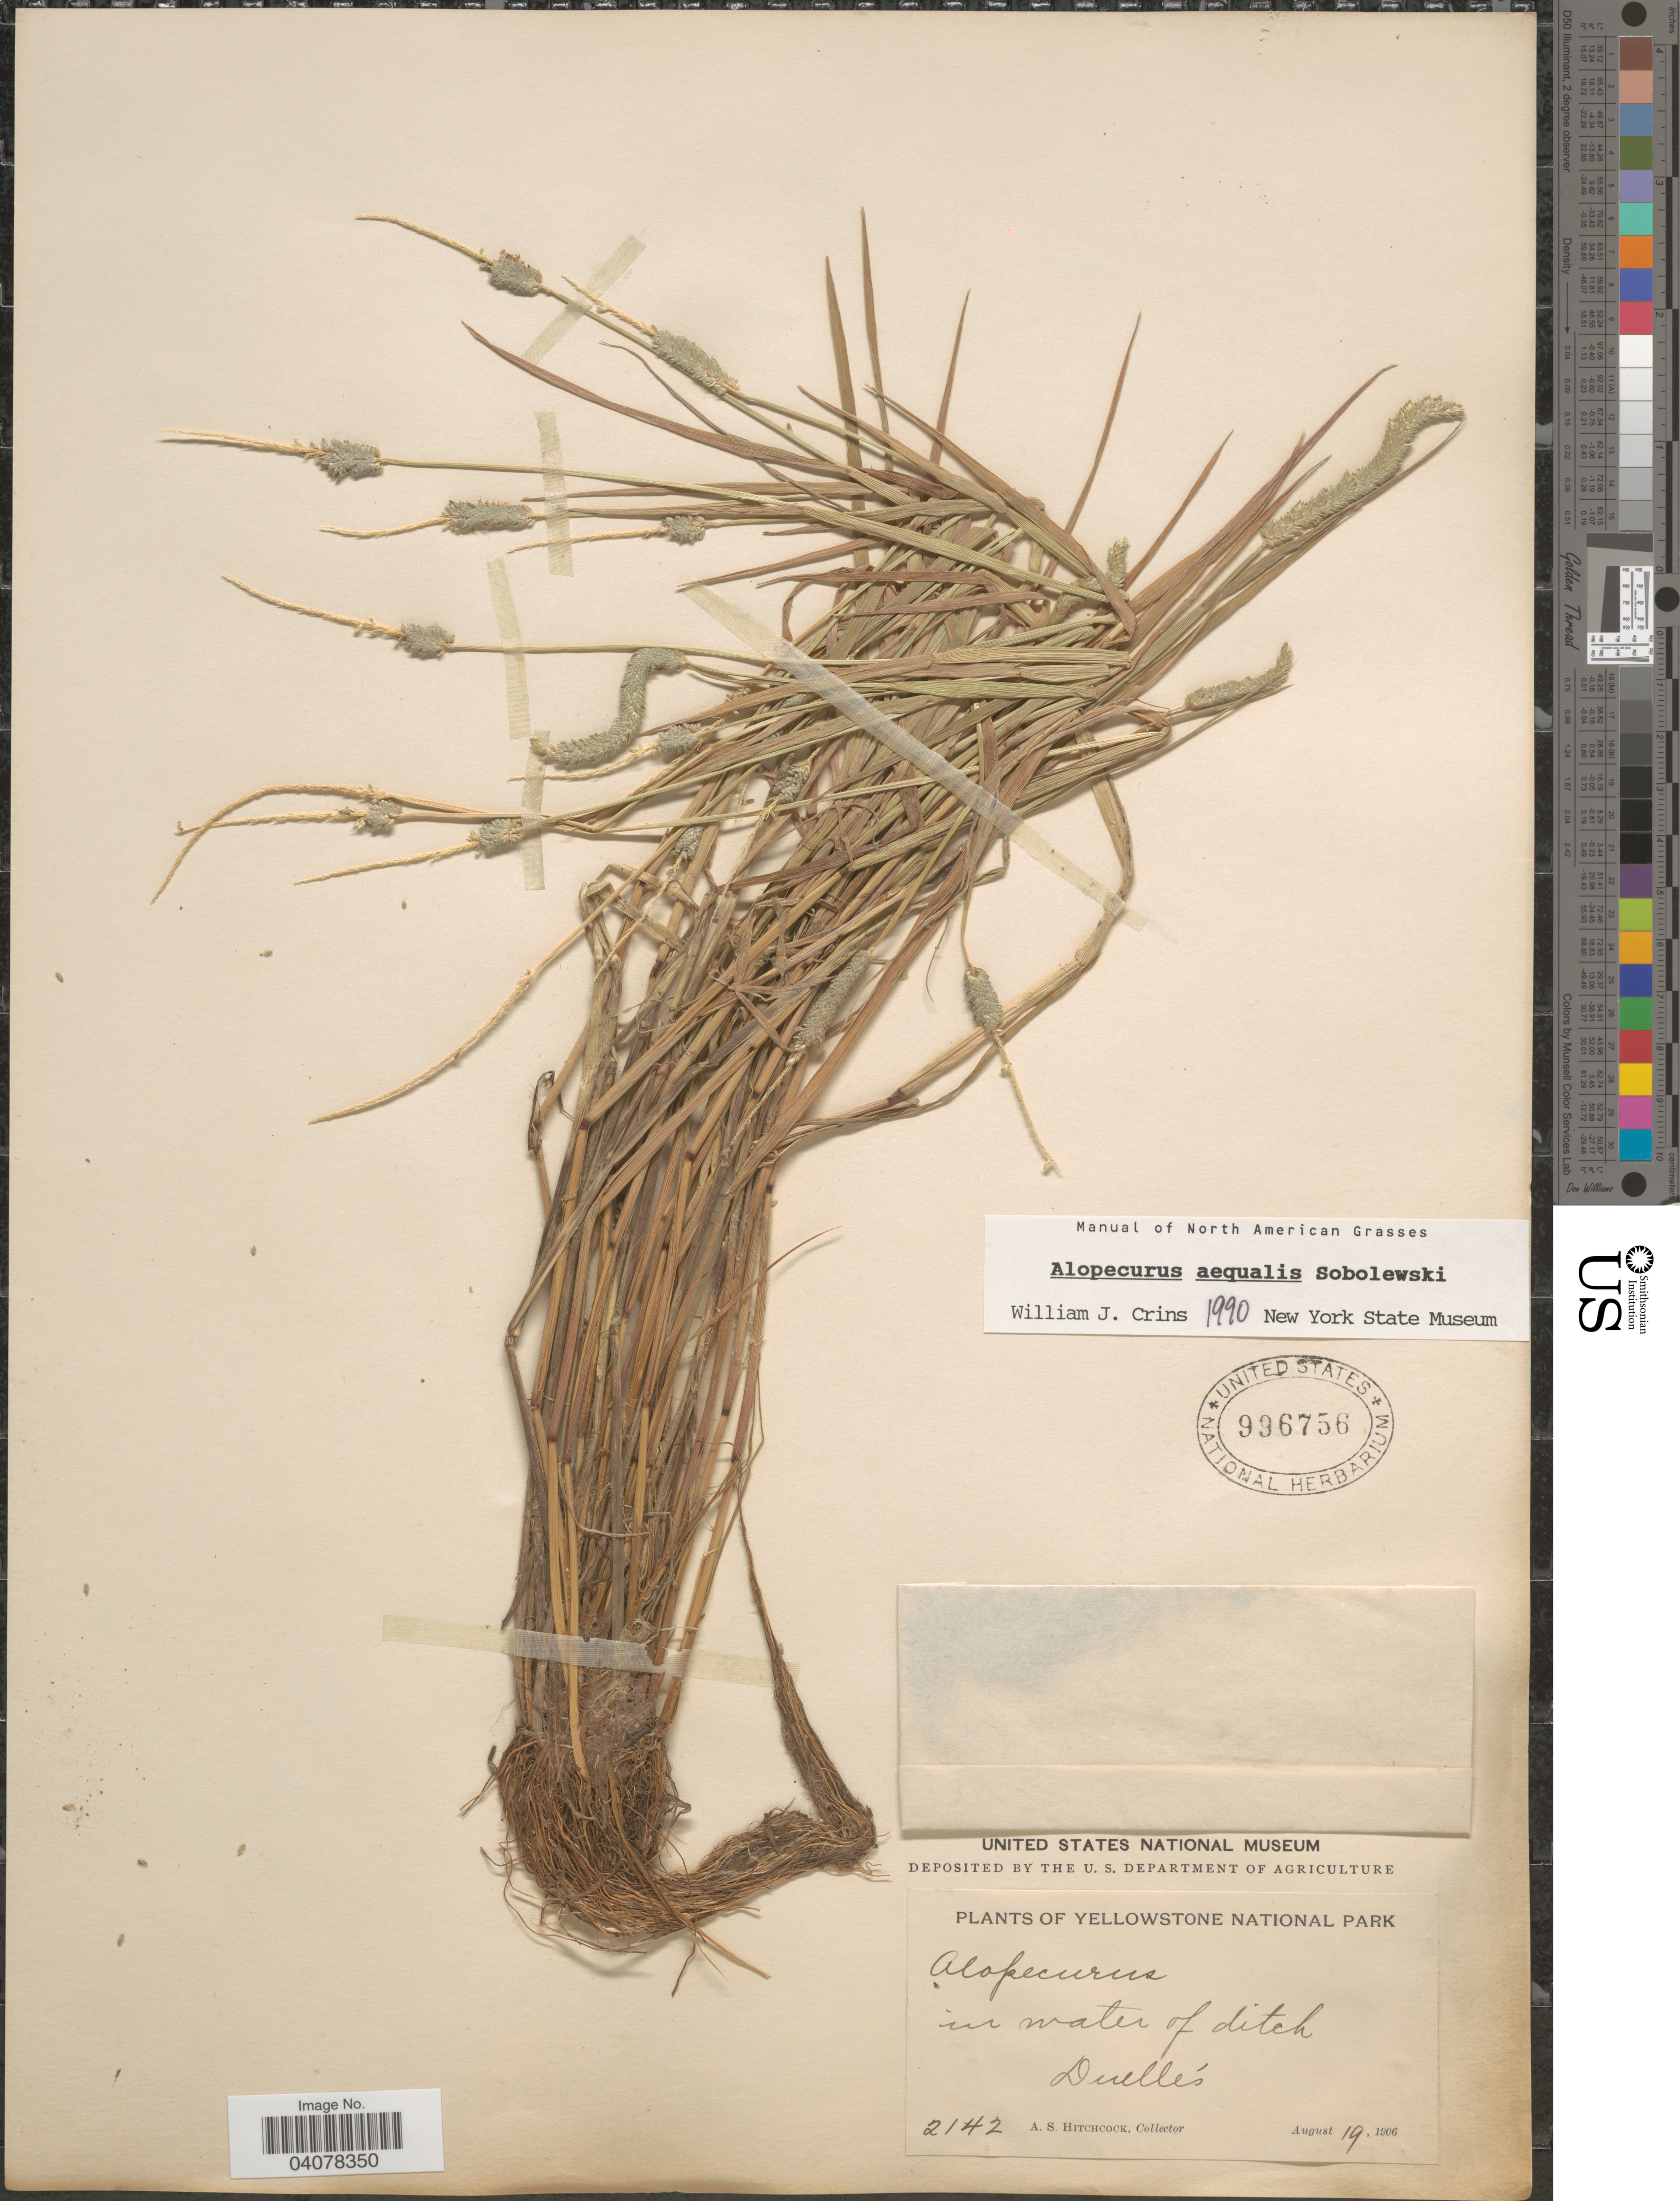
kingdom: Plantae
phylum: Tracheophyta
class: Liliopsida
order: Poales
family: Poaceae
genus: Alopecurus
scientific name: Alopecurus aequalis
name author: Sobol.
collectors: A. S. Hitchcock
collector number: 2142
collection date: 1906-08-19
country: United States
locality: Yellowstone National Park. In water of ditch, Duelle's.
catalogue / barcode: US 996756